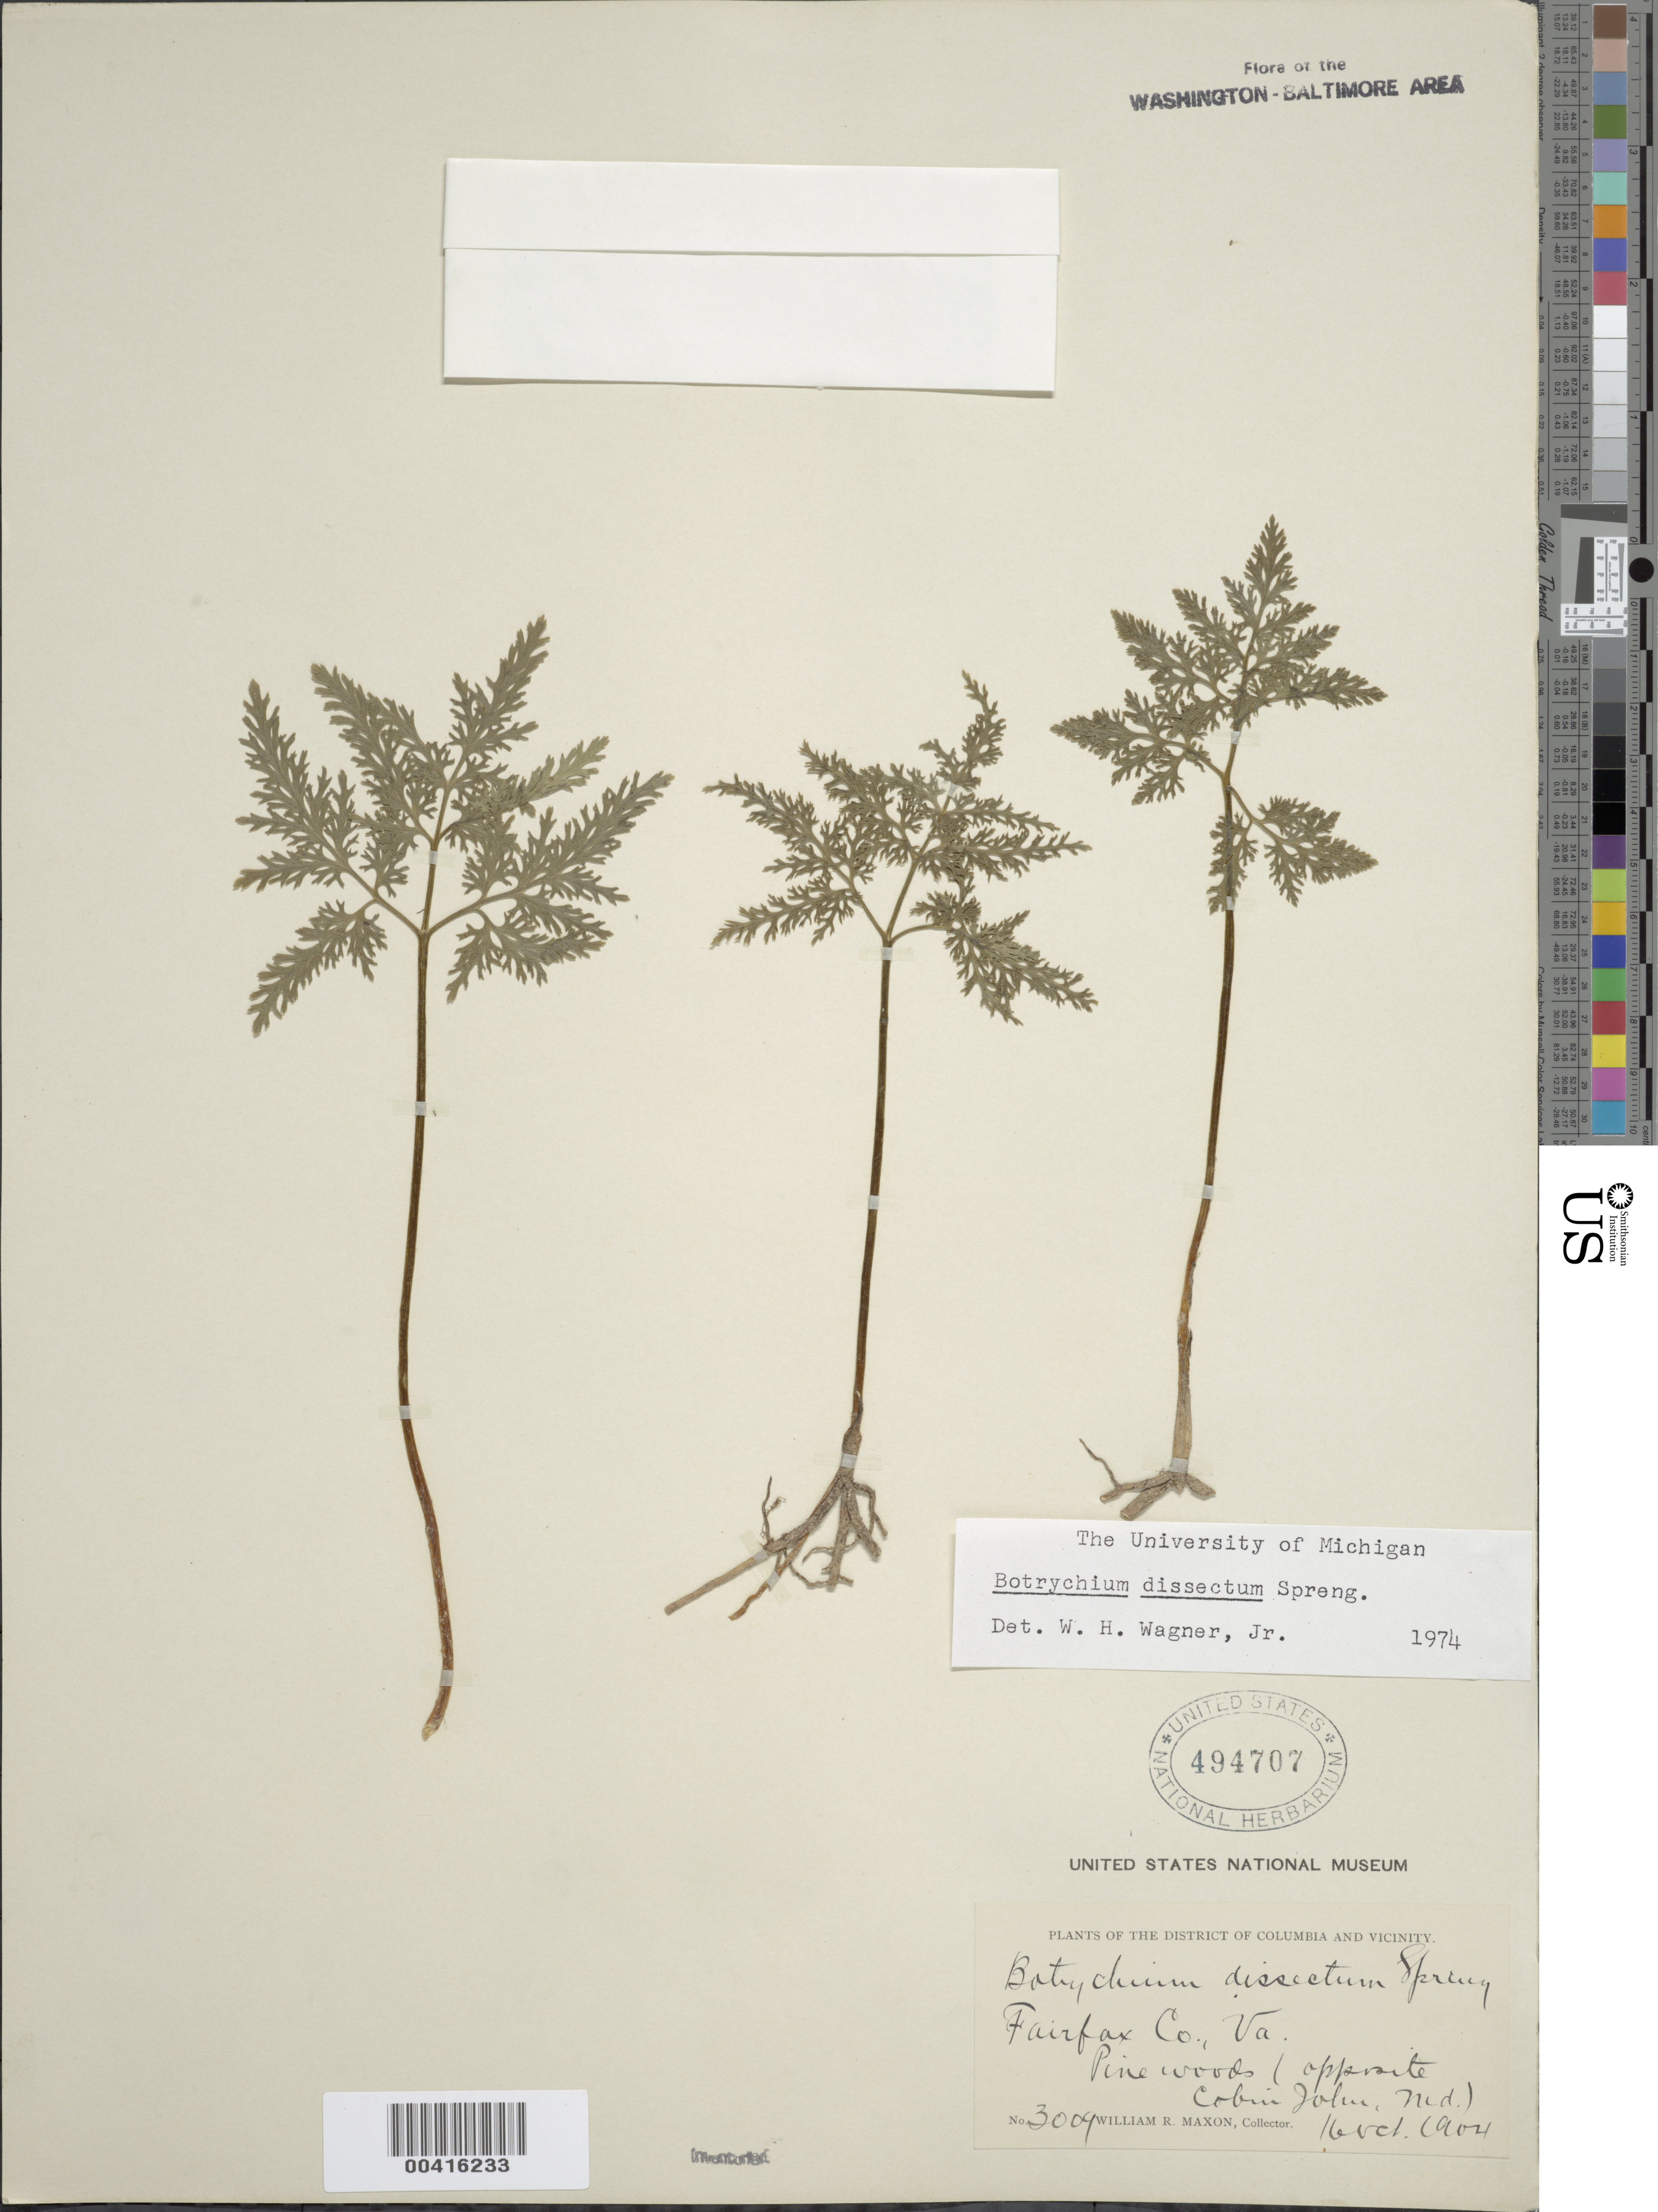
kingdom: Plantae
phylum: Tracheophyta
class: Polypodiopsida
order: Ophioglossales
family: Ophioglossaceae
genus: Botrychium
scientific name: Botrychium dissectum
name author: Spreng.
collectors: W. R. Maxon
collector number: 3009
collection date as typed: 16 Oct 1904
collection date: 1904-10-16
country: United States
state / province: Virginia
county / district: Fairfax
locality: Opposite Cabin John C. and O. Canal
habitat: Pine woods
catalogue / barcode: US 494707